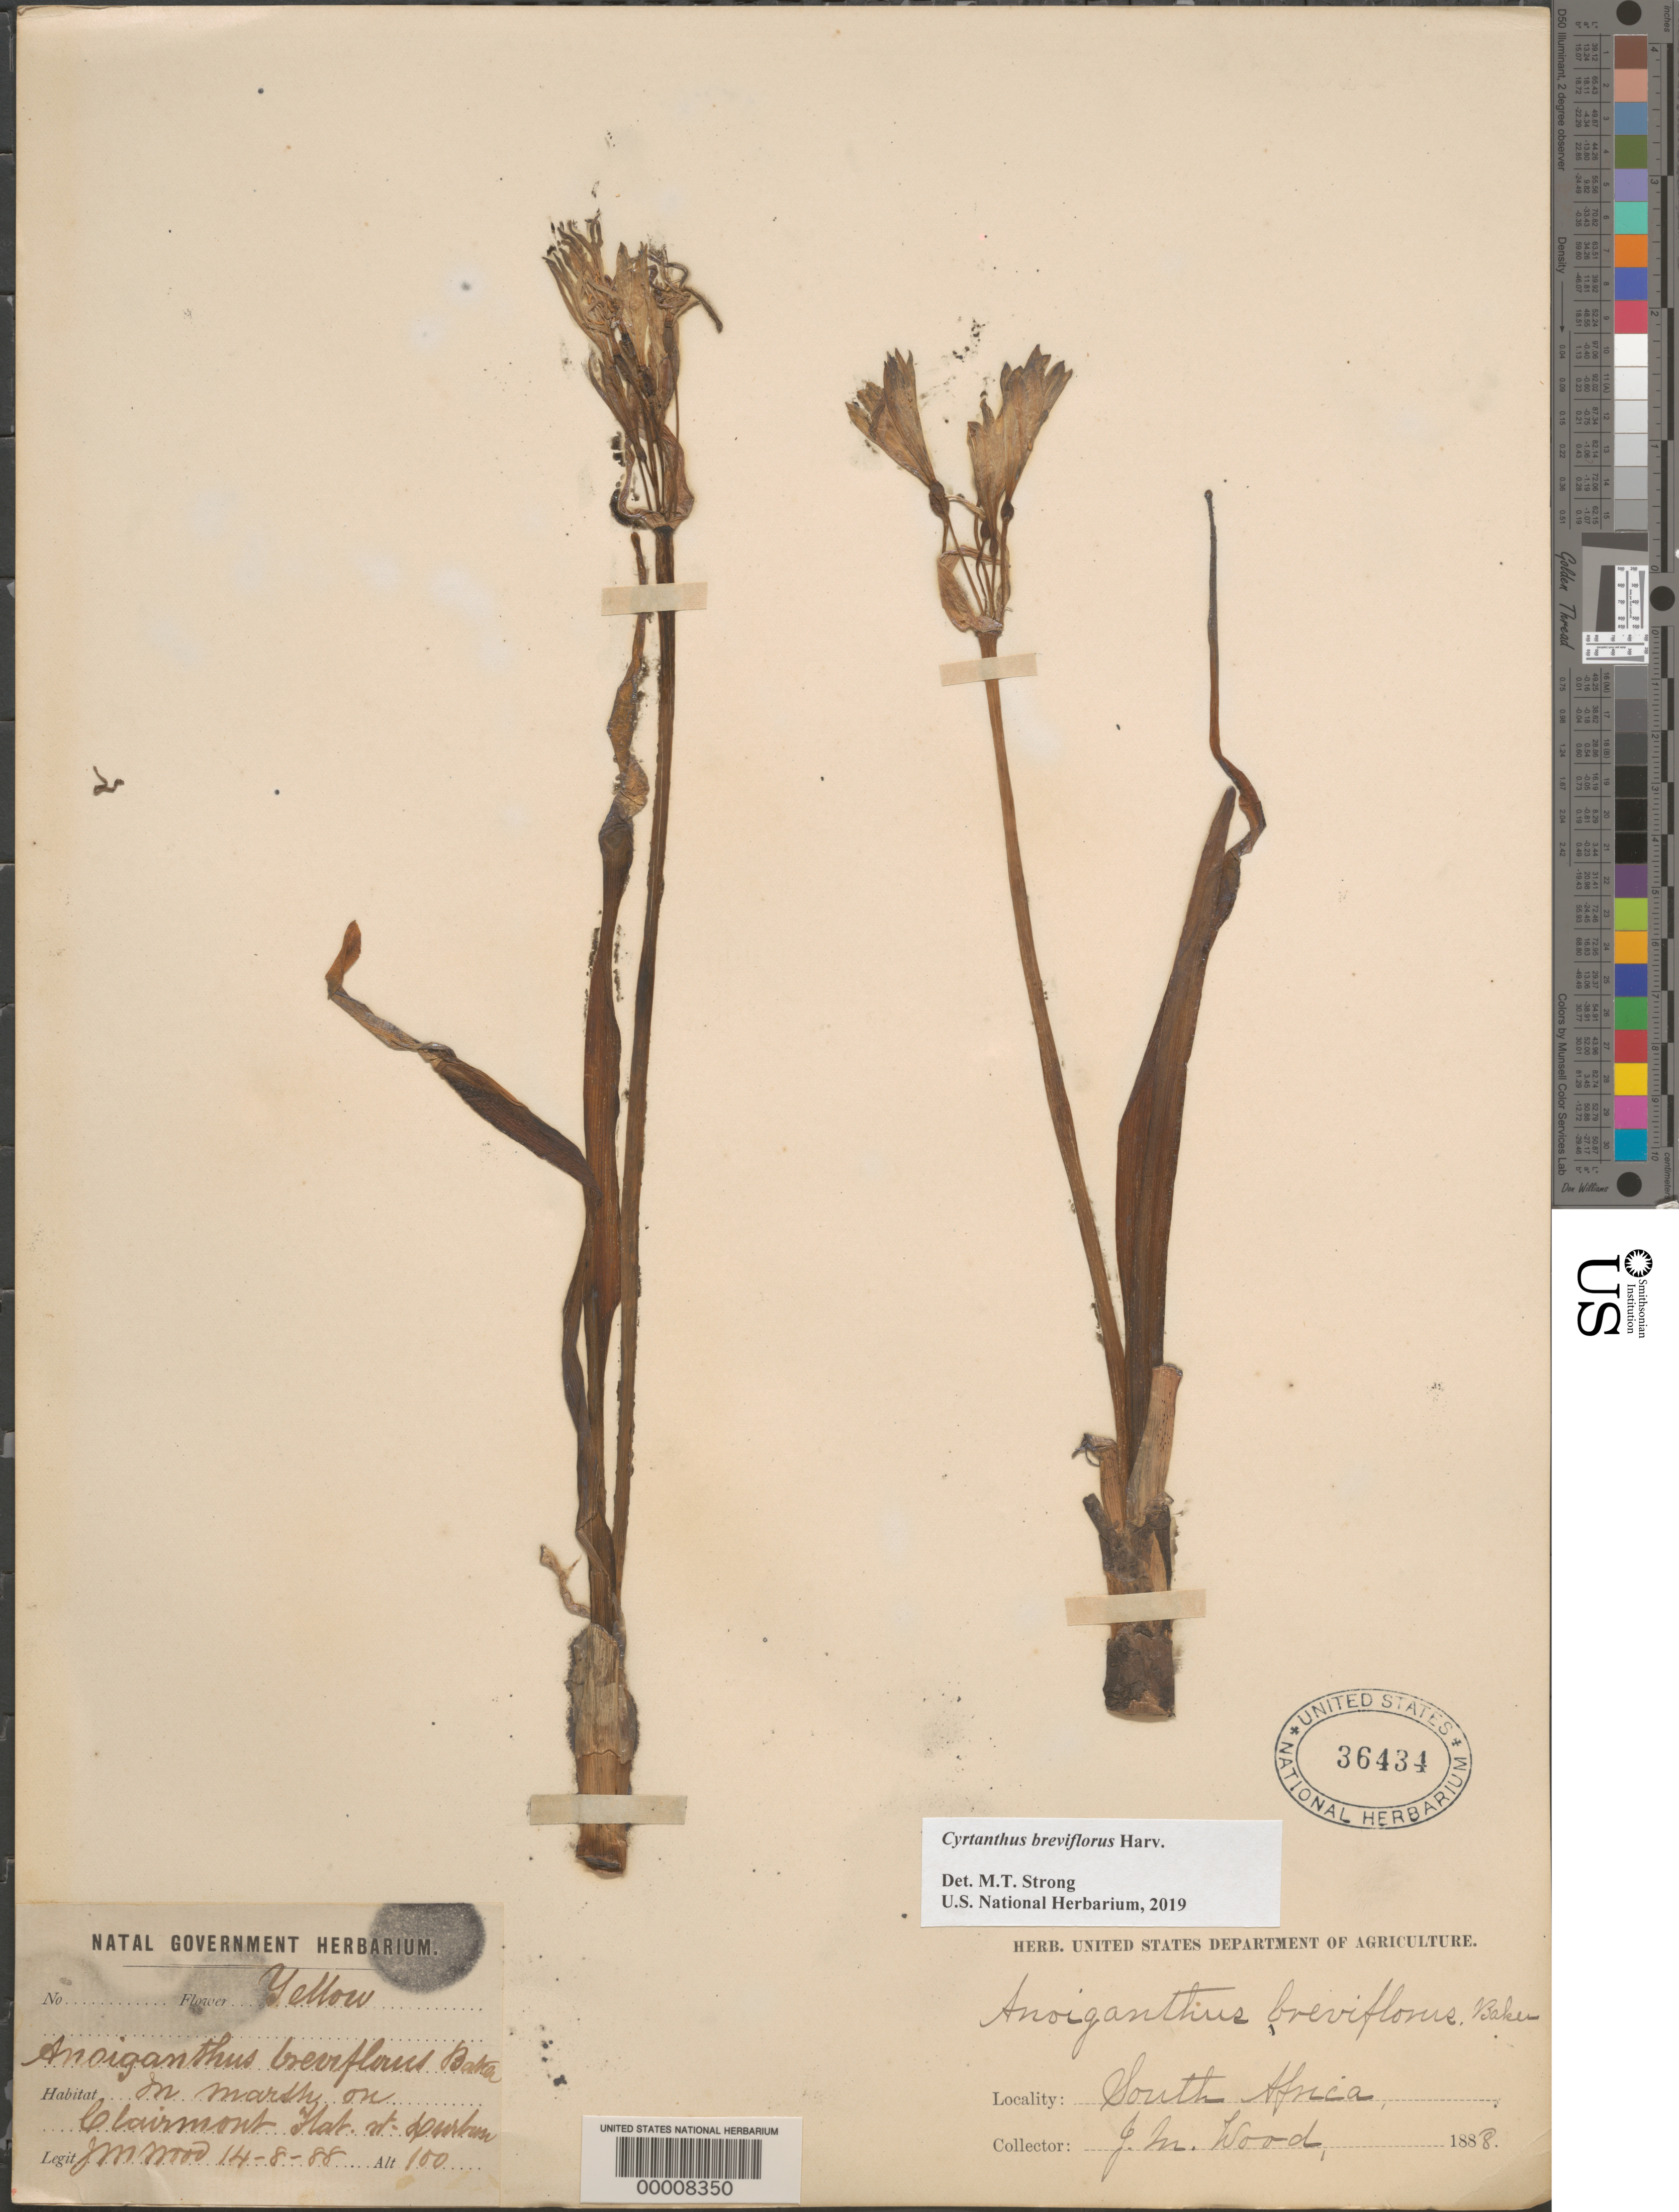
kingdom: Plantae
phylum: Tracheophyta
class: Liliopsida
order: Asparagales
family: Amaryllidaceae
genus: Cyrtanthus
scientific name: Cyrtanthus breviflorus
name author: Harv.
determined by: Strong, Mark T., (BOT), Smithsonian Institution - National Museum of Natural History (UNITED STATES)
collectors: J. M. Wood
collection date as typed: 14 Aug 1888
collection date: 1888-08-14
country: South Africa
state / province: KwaZulu-Natal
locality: Clairmont flat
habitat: In marsh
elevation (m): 30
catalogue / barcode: US 36434